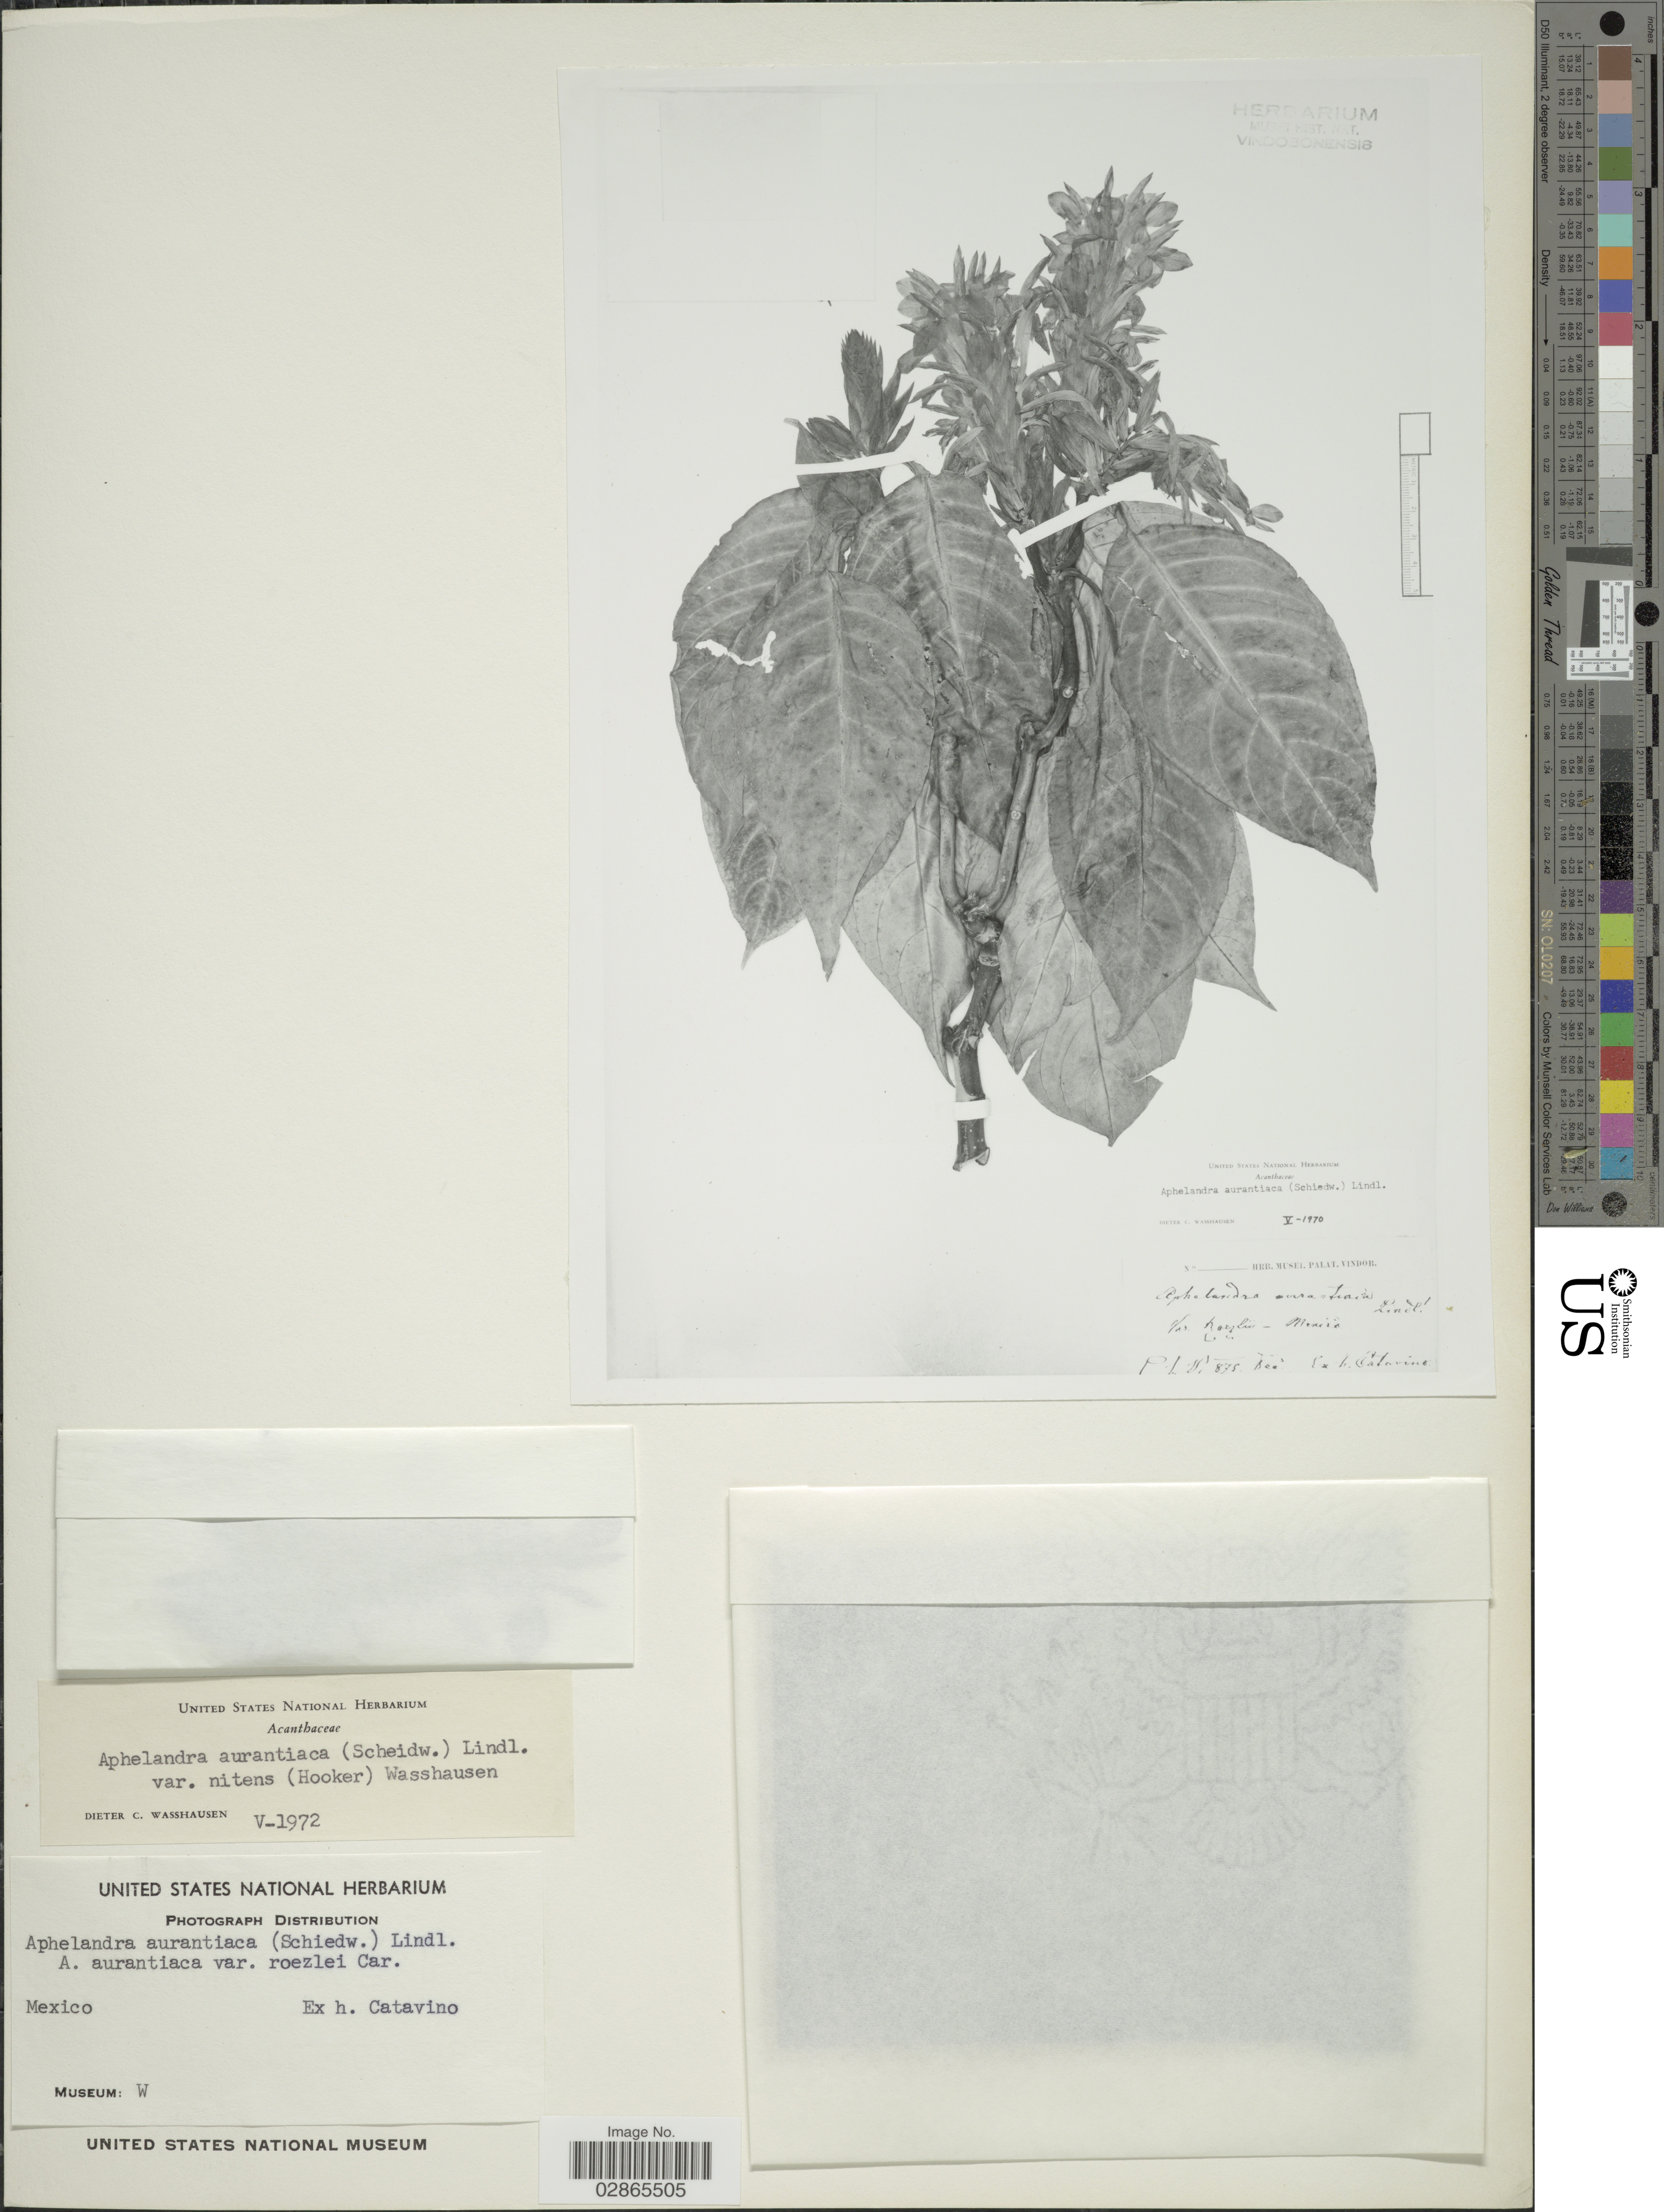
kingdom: Plantae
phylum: Tracheophyta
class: Magnoliopsida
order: Lamiales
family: Acanthaceae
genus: Aphelandra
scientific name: Aphelandra aurantiaca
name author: (Scheidw.) Lindl.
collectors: ex h. Catavino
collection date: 1972-05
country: Mexico